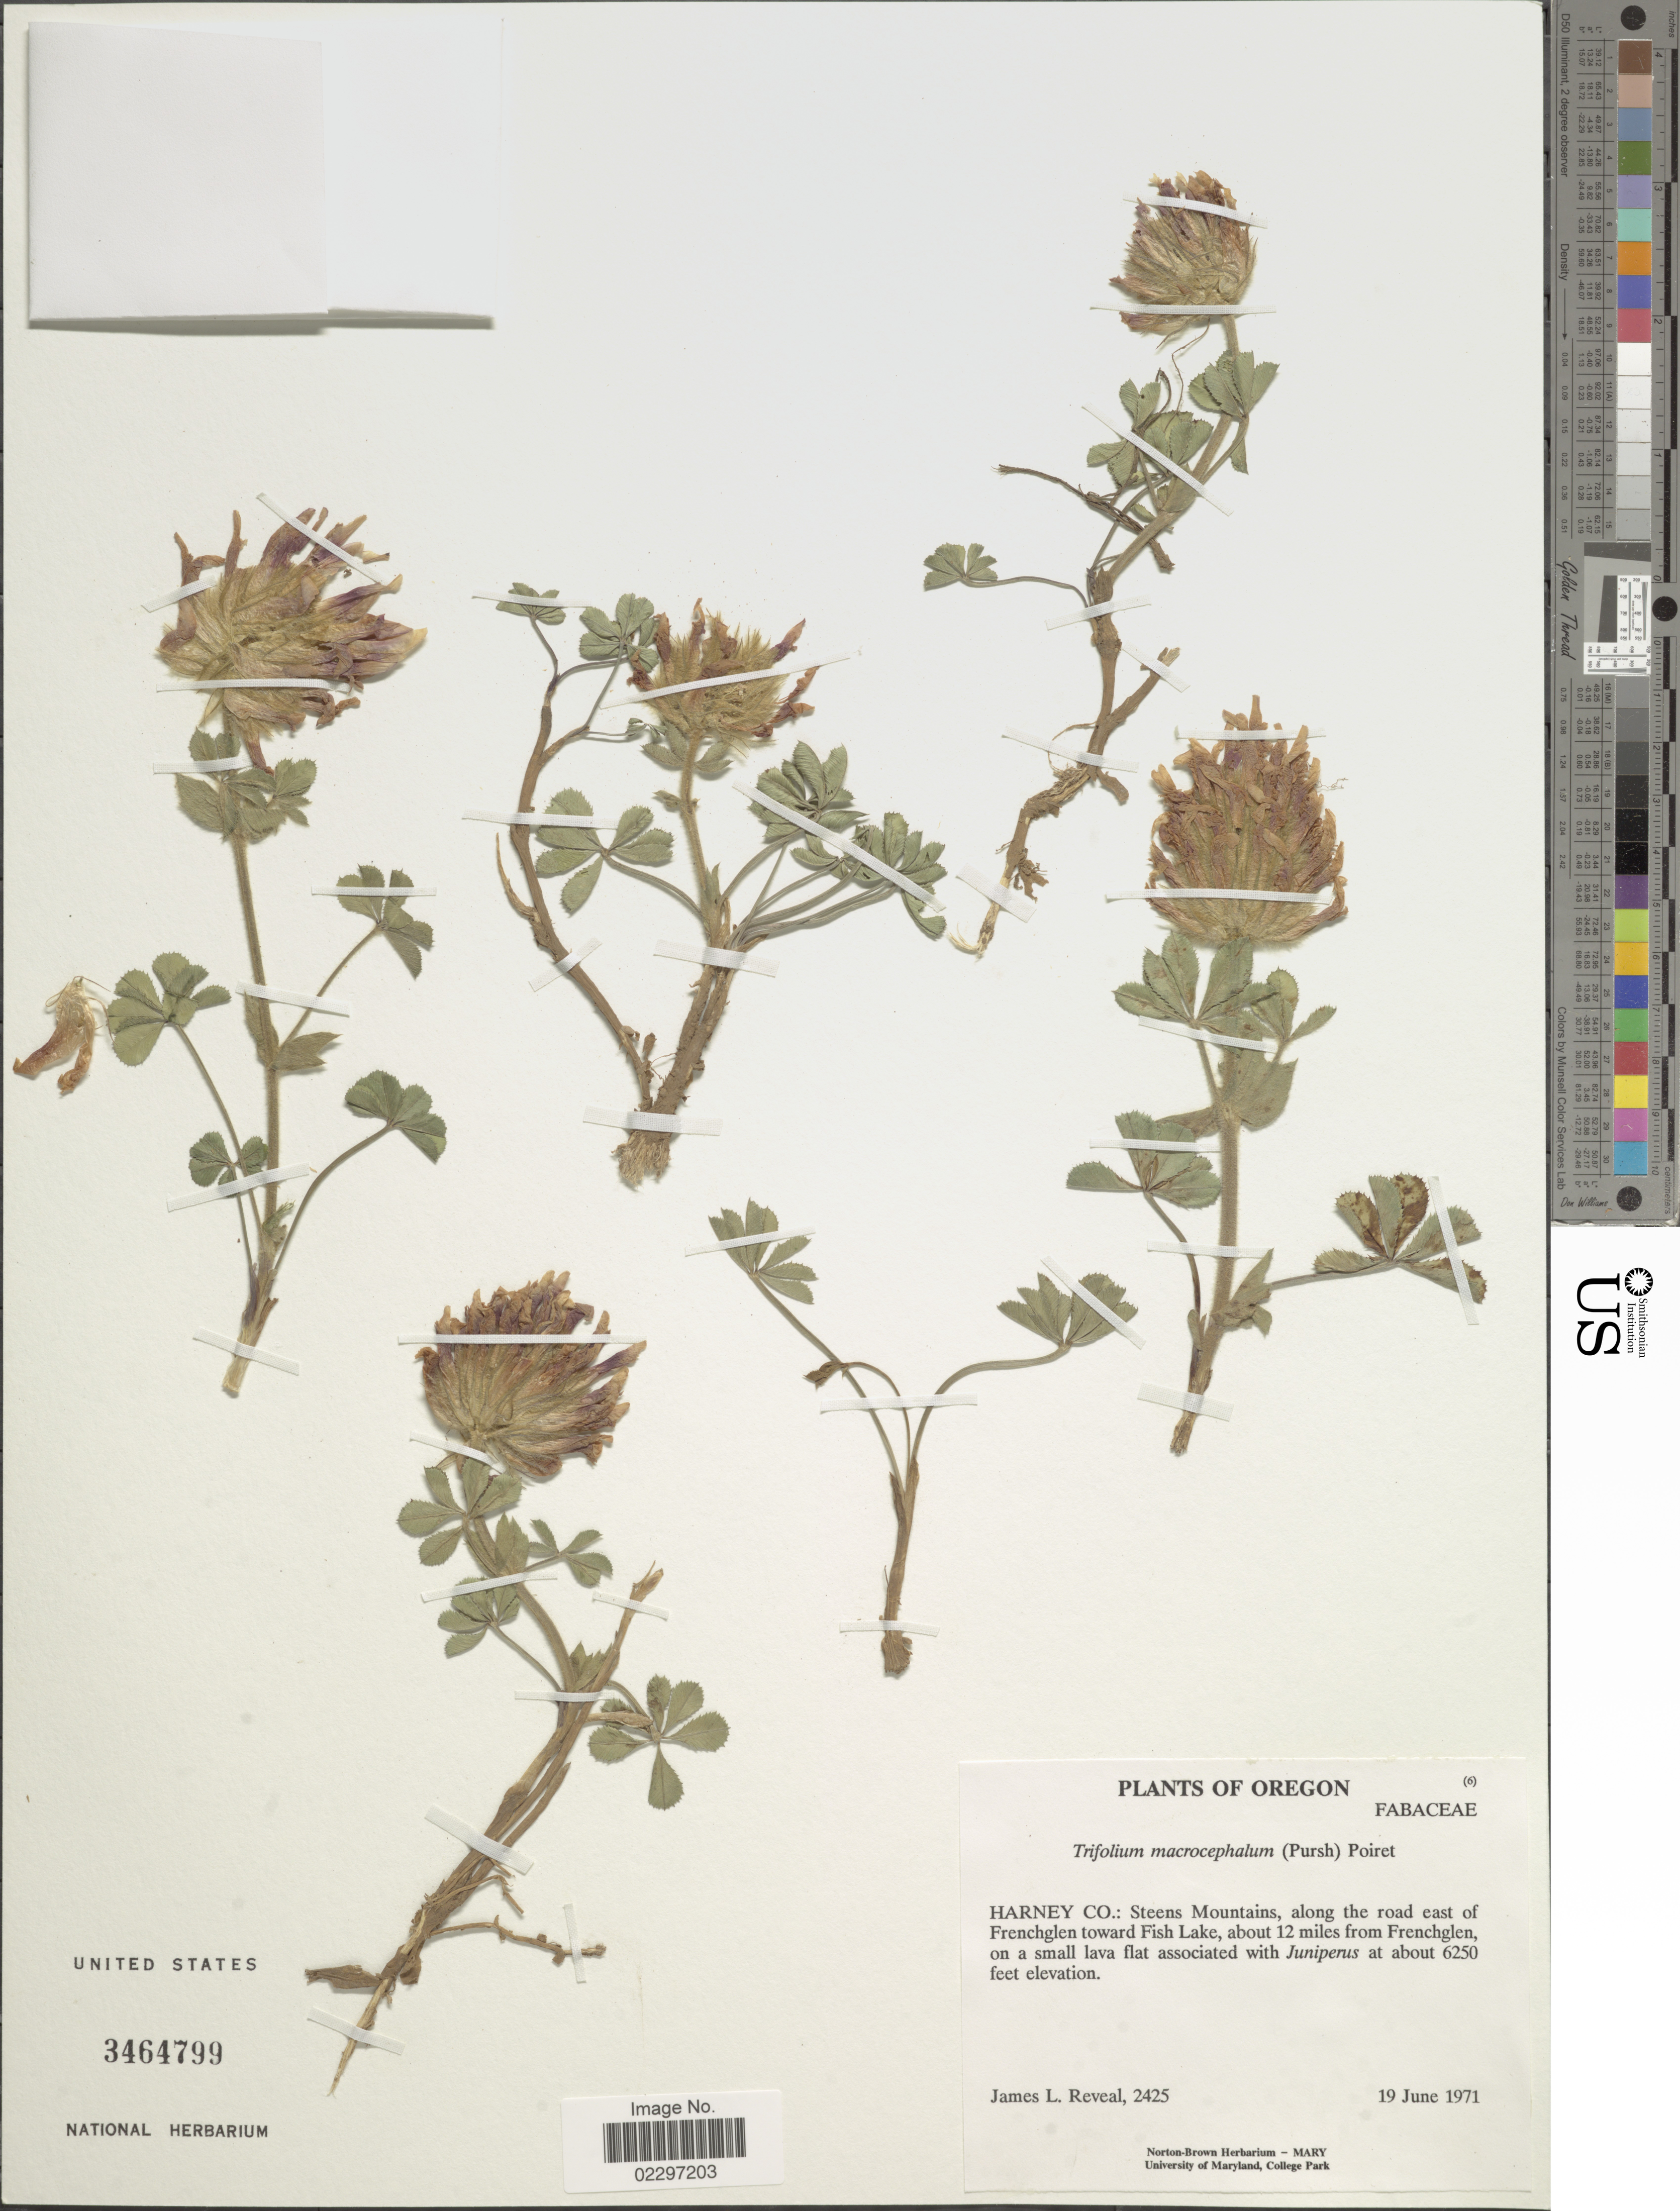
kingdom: Plantae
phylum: Tracheophyta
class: Magnoliopsida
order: Fabales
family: Fabaceae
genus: Trifolium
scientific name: Trifolium macrocephalum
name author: (Pursh) Poir.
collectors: J. L. Reveal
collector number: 2425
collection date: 1971-06-19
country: United States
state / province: Oregon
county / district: Harney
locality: Harney Co.: Steens Mountains, along the road east of Frenchglen toward Fish Lake, about 12 miles from Frenchglen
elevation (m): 1905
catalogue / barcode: US 3464799